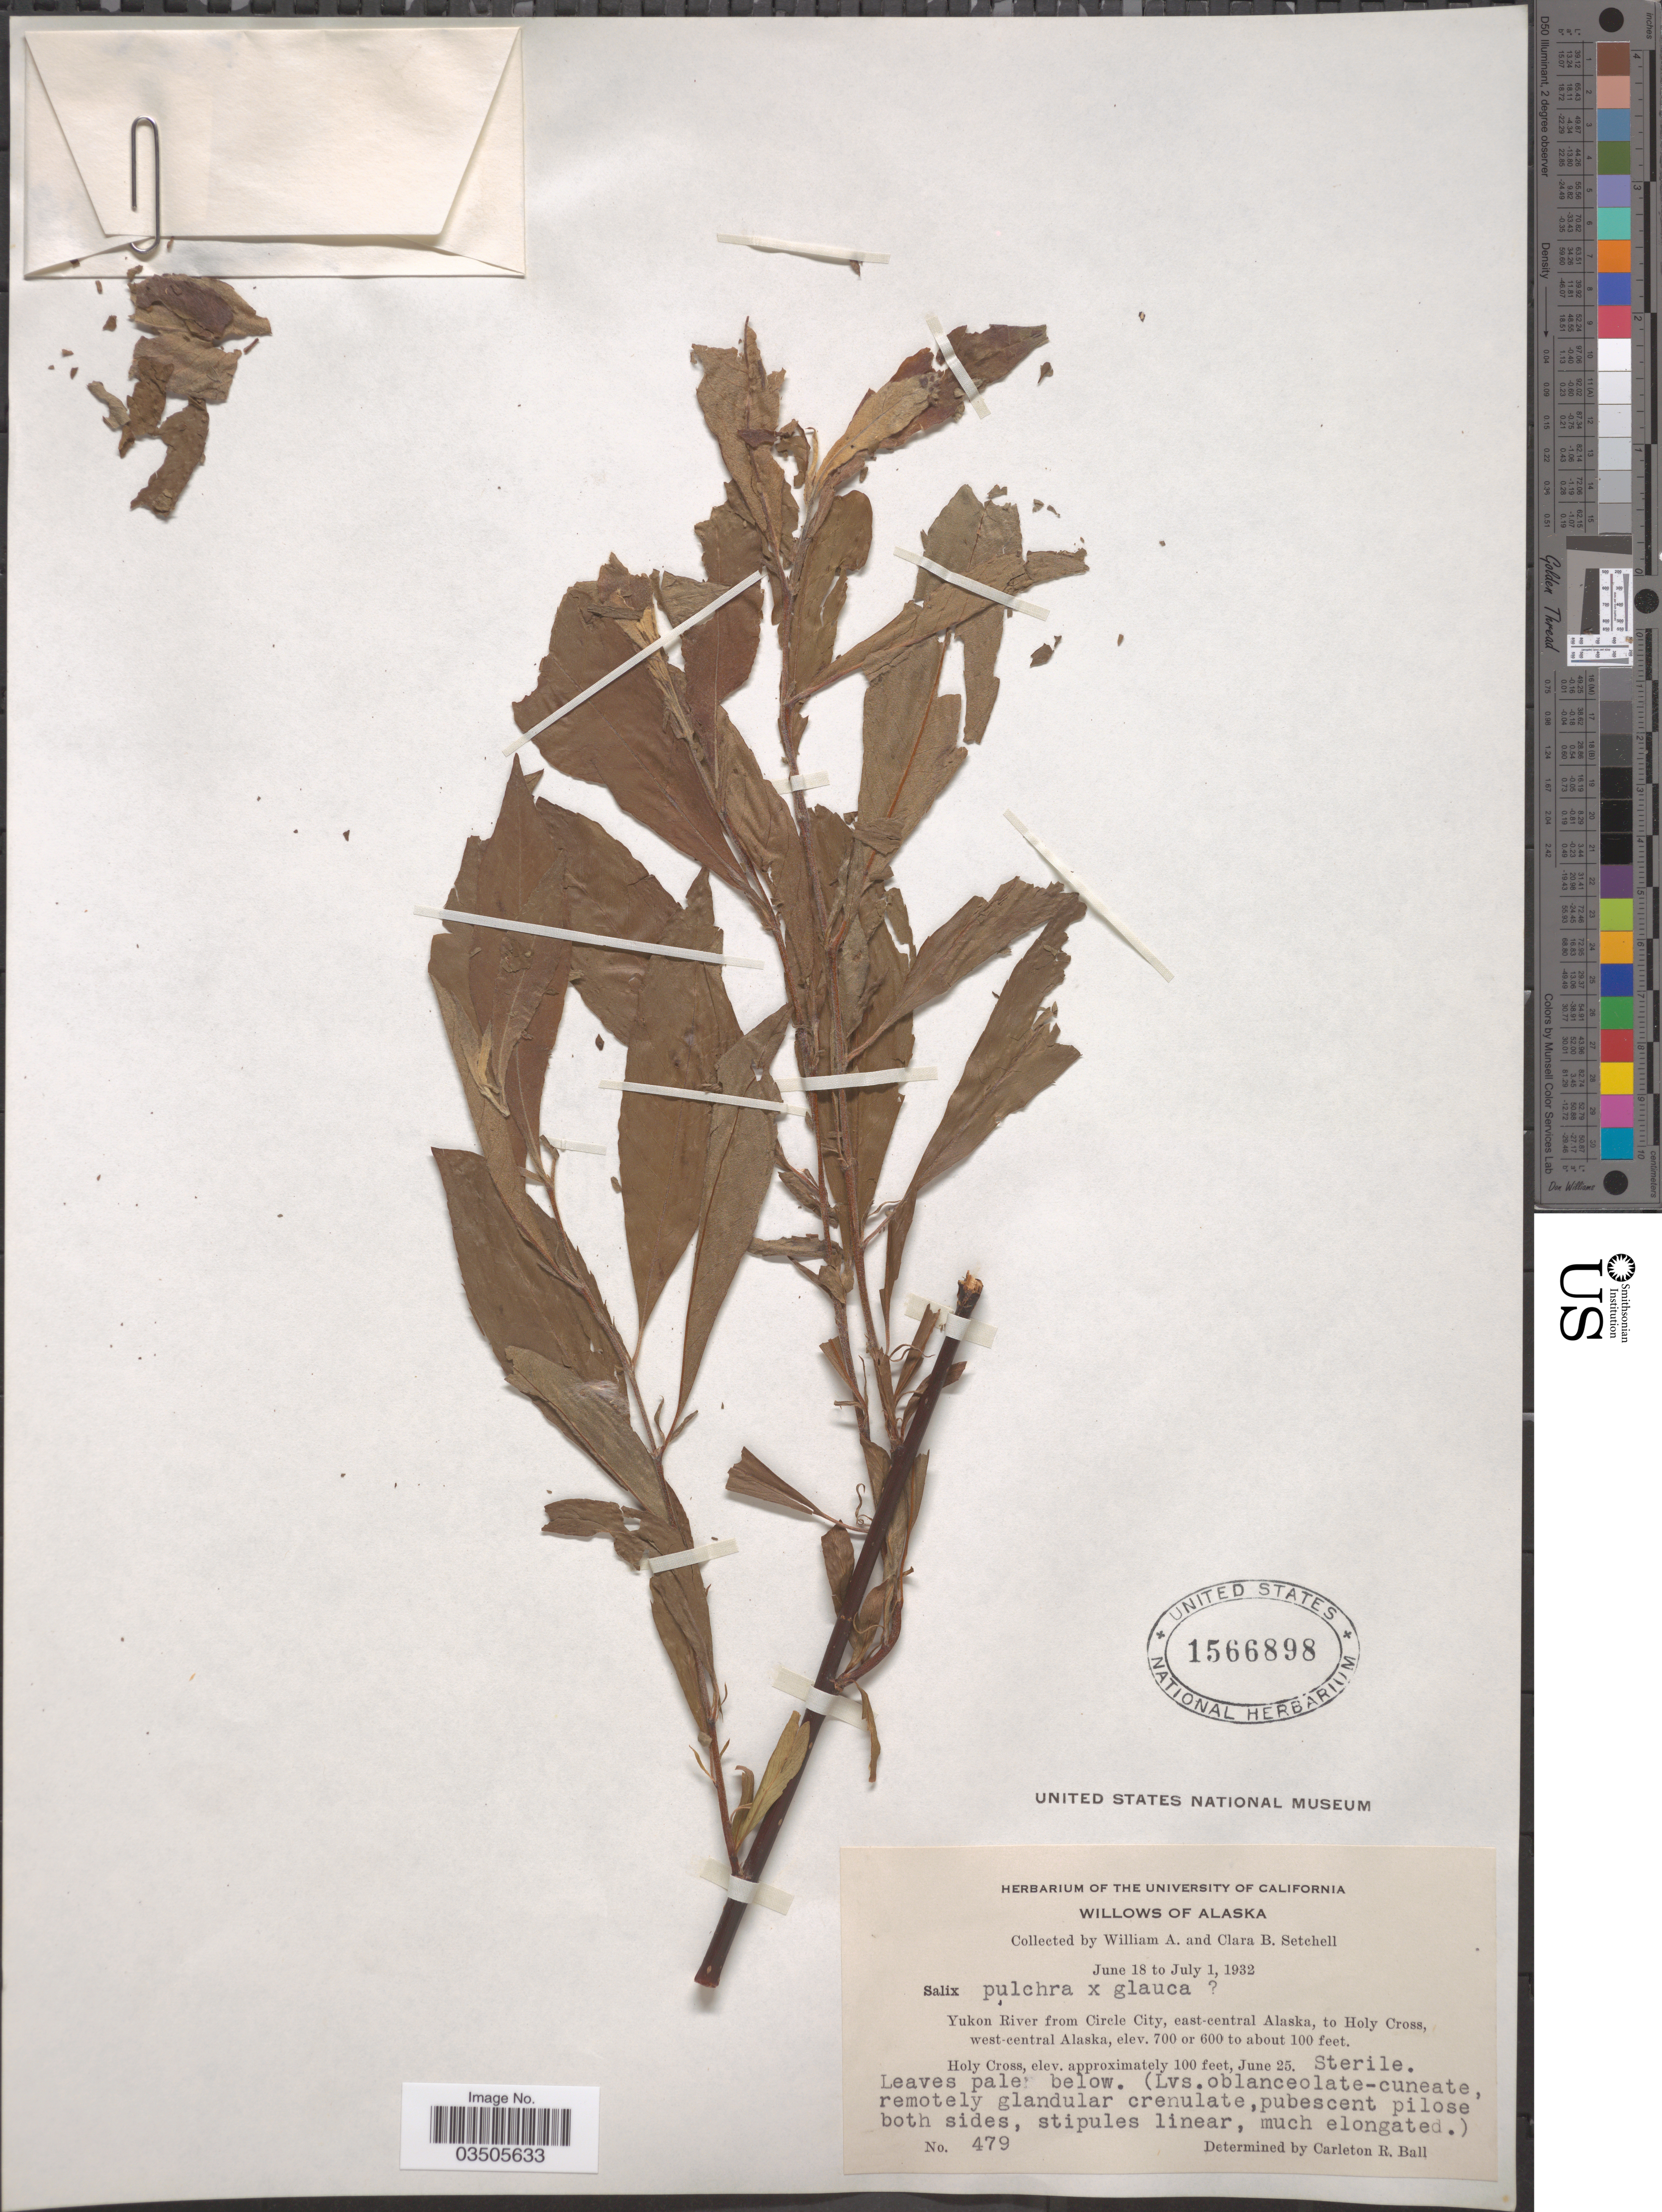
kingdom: Plantae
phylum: Tracheophyta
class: Magnoliopsida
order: Malpighiales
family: Salicaceae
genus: Salix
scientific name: Salix pulchra x S. glauca L.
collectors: W. Setchell & C. B. Setchell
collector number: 479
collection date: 1932-06-25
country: United States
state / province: Alaska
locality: Yukon River from Circle City, east-central Alaska, to Holy Cross, west-central Alaska. Holy Cross.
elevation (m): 30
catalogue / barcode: US 1566898